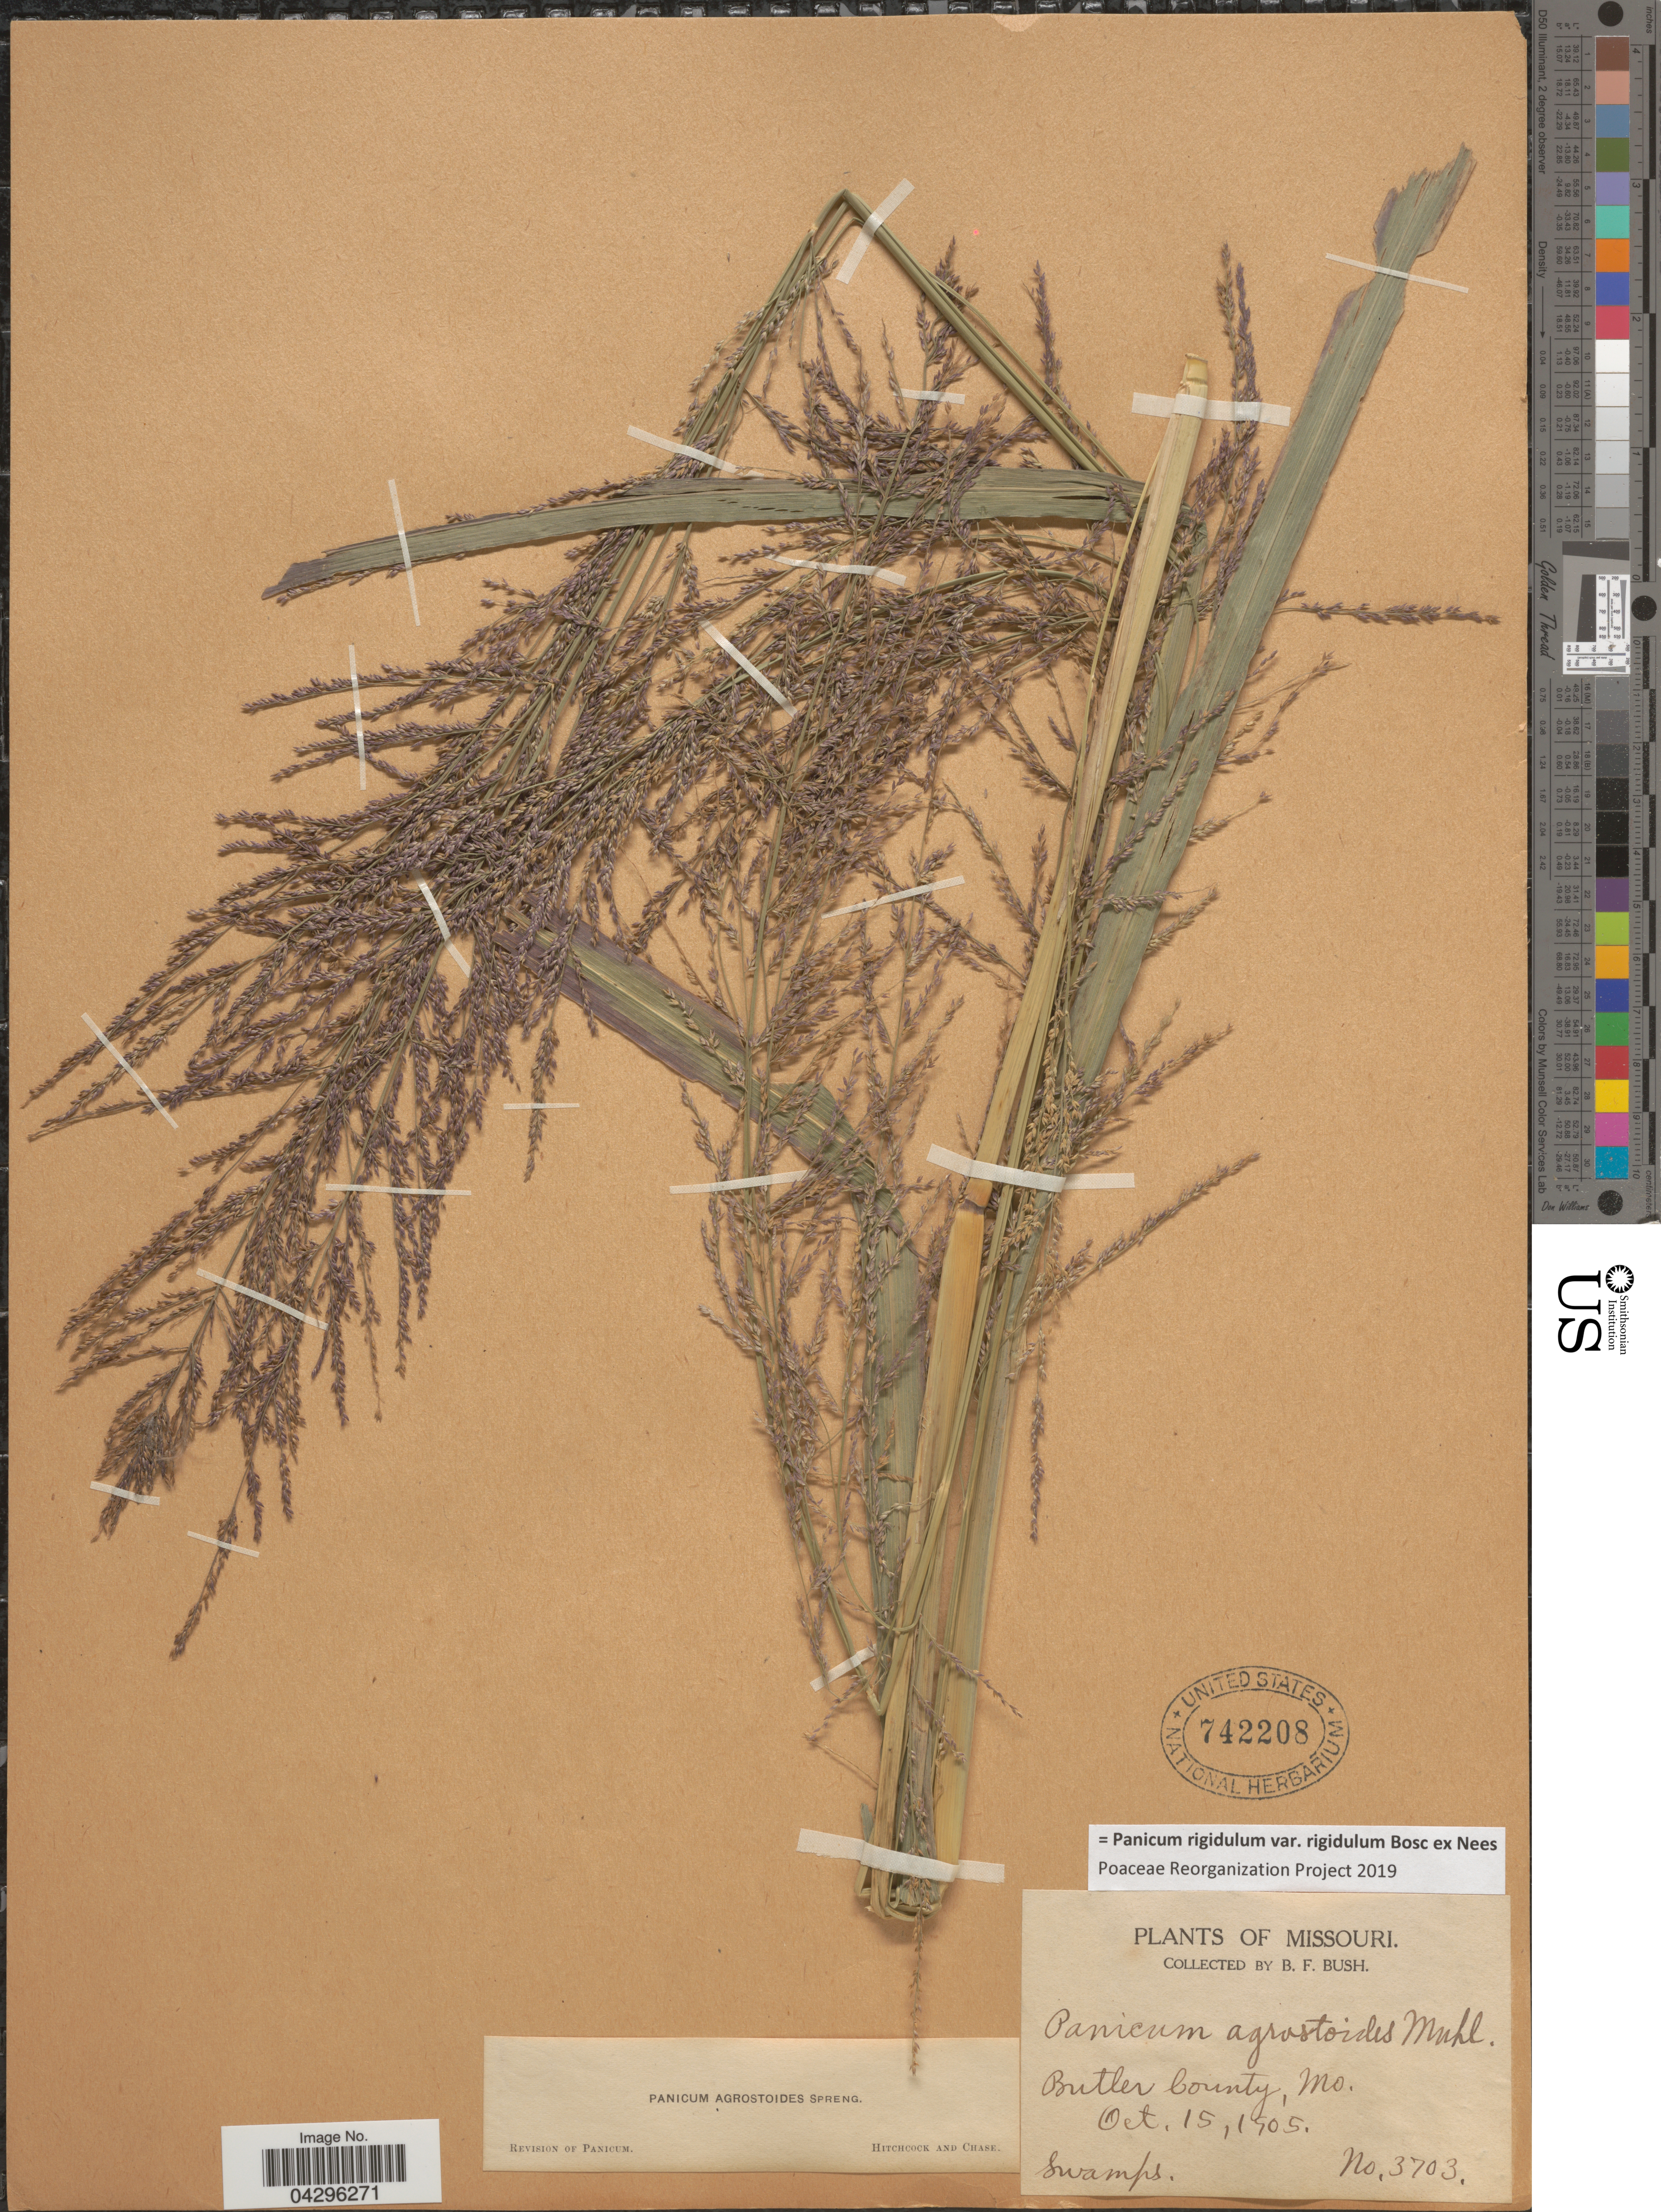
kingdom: Plantae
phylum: Tracheophyta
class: Liliopsida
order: Poales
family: Poaceae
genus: Panicum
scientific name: Panicum rigidulum var. rigidulum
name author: Bosc ex Nees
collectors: B. F. Bush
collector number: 3703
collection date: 1905-10-15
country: United States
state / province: Missouri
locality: Butler County.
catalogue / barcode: US 742208